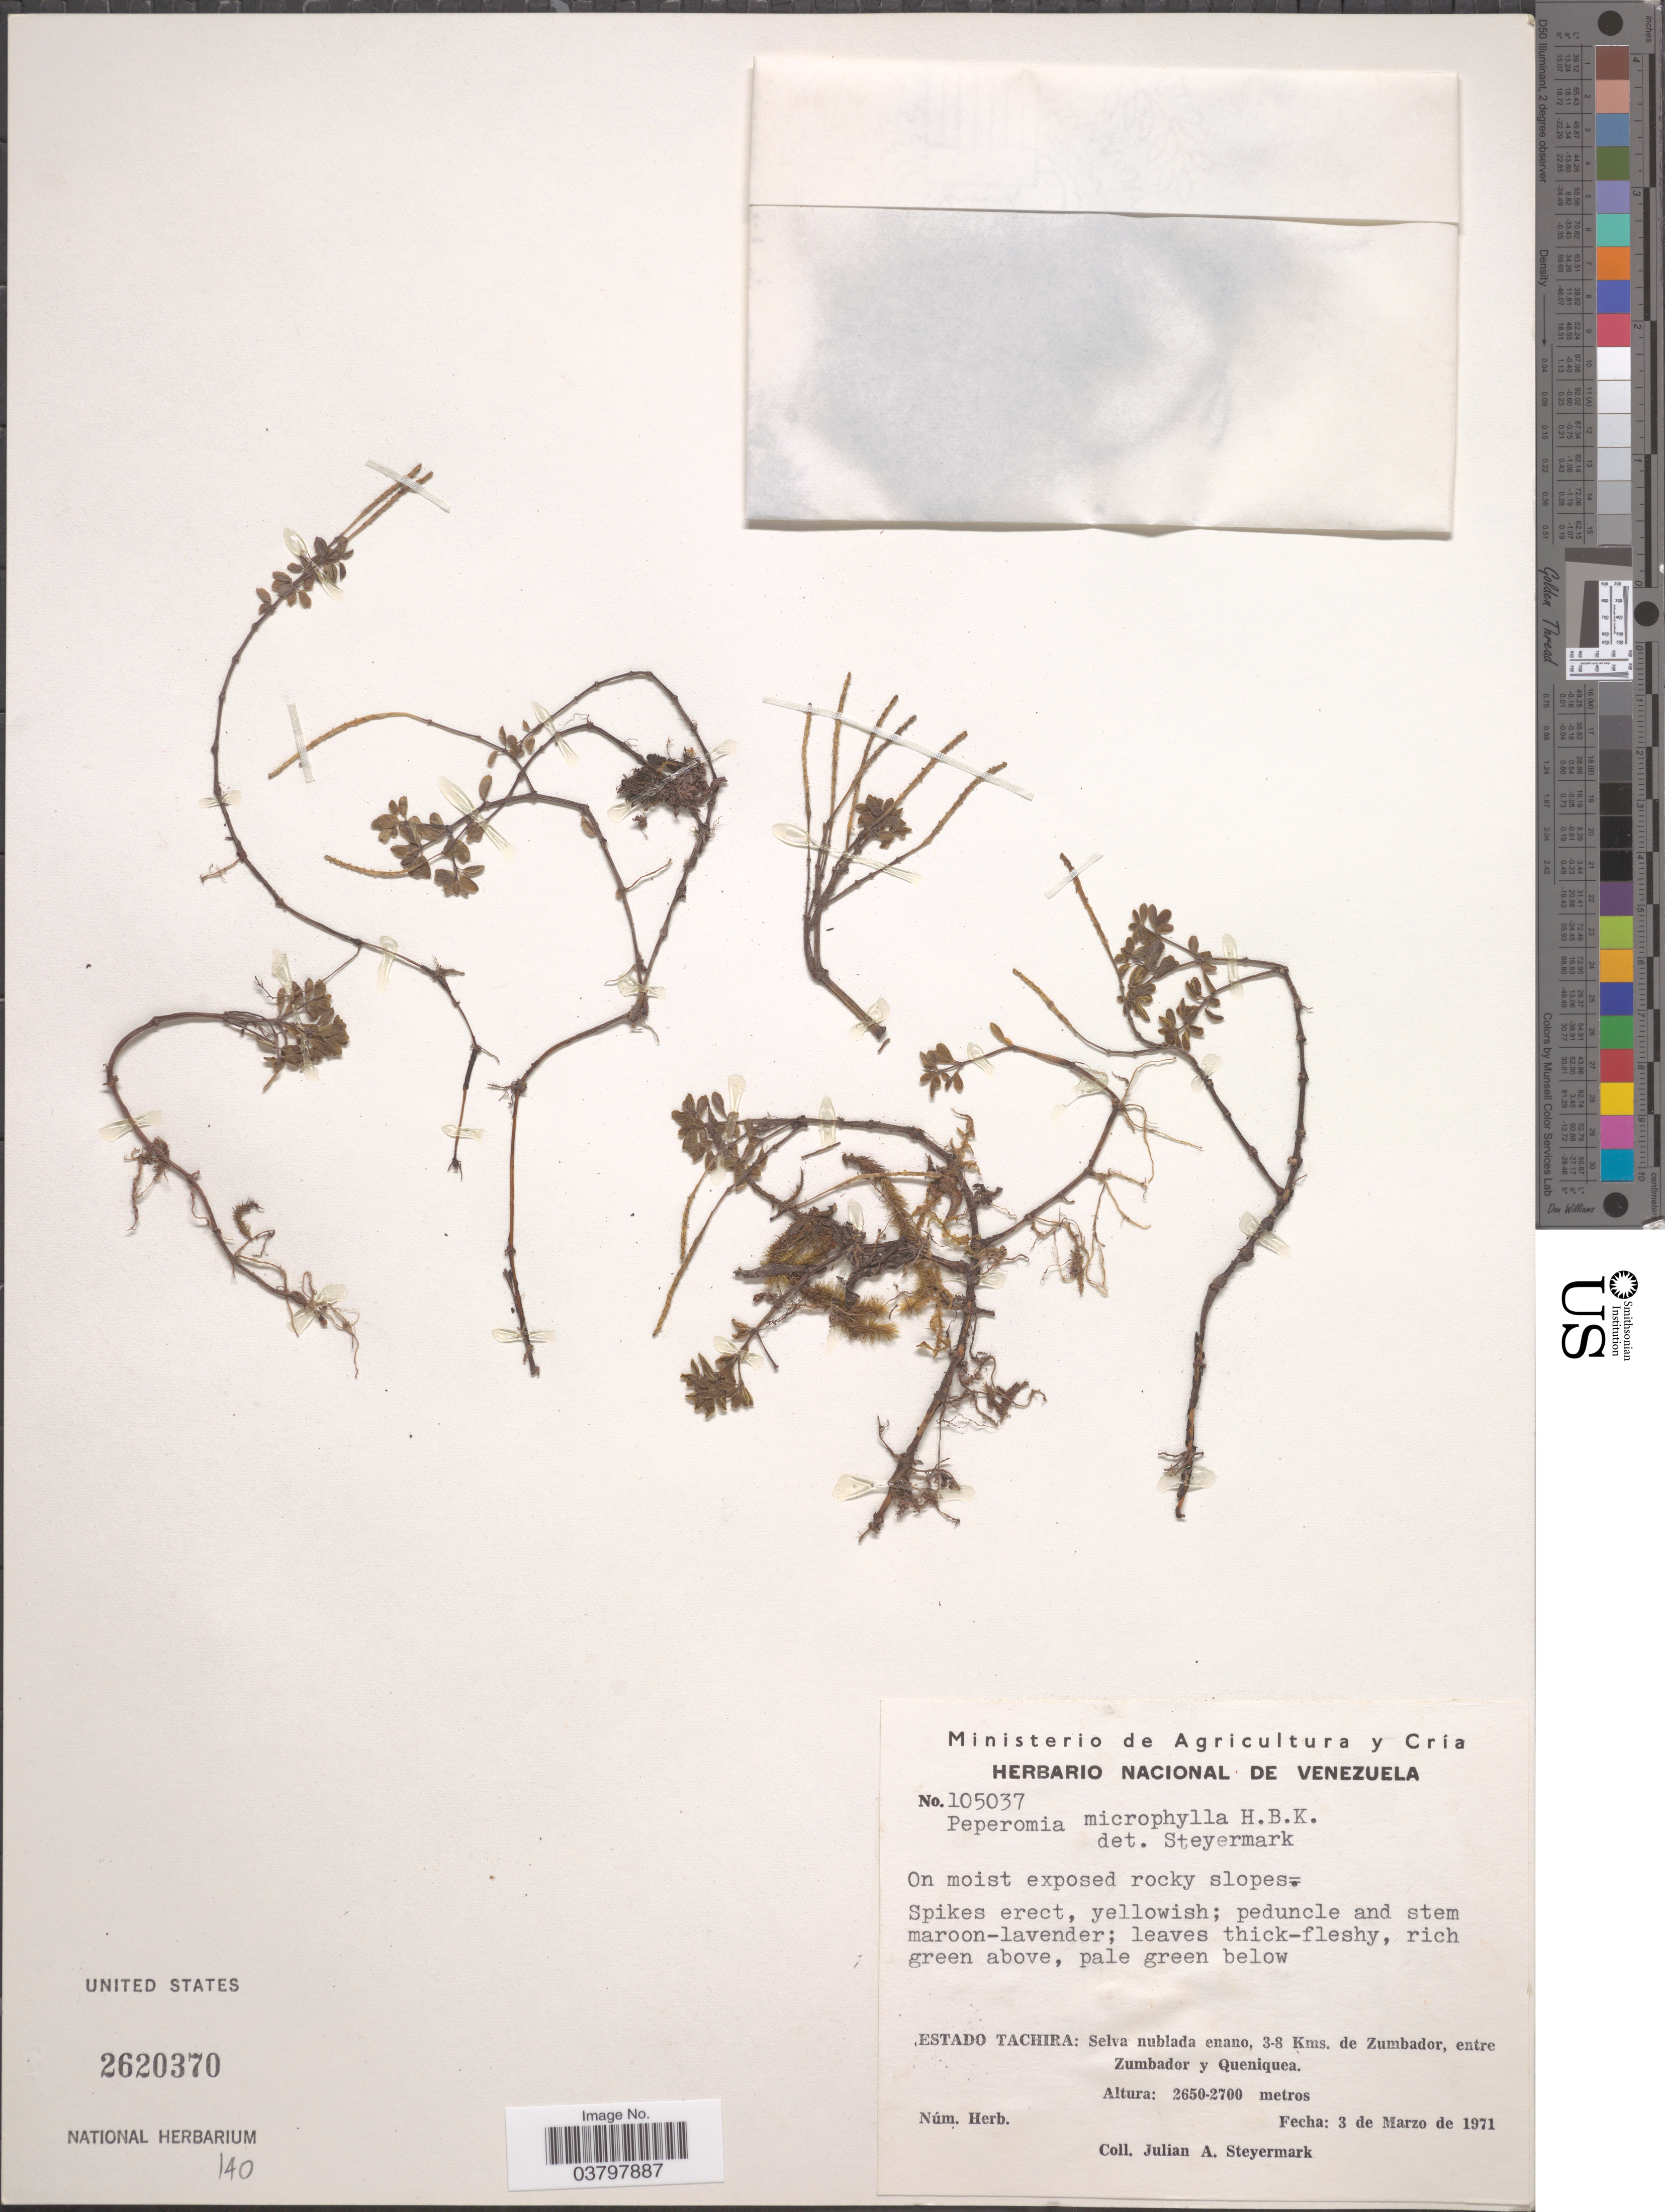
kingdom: Plantae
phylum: Tracheophyta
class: Magnoliopsida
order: Piperales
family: Piperaceae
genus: Peperomia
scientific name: Peperomia microphylla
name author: Kunth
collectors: J. Steyermark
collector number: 105037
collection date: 1971-03-03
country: Venezuela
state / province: Tachira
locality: Selva nublada enano, 3-8 Kms, de Zumbador, entre Zumbador y Queniquea.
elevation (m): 2650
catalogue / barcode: US 2620370